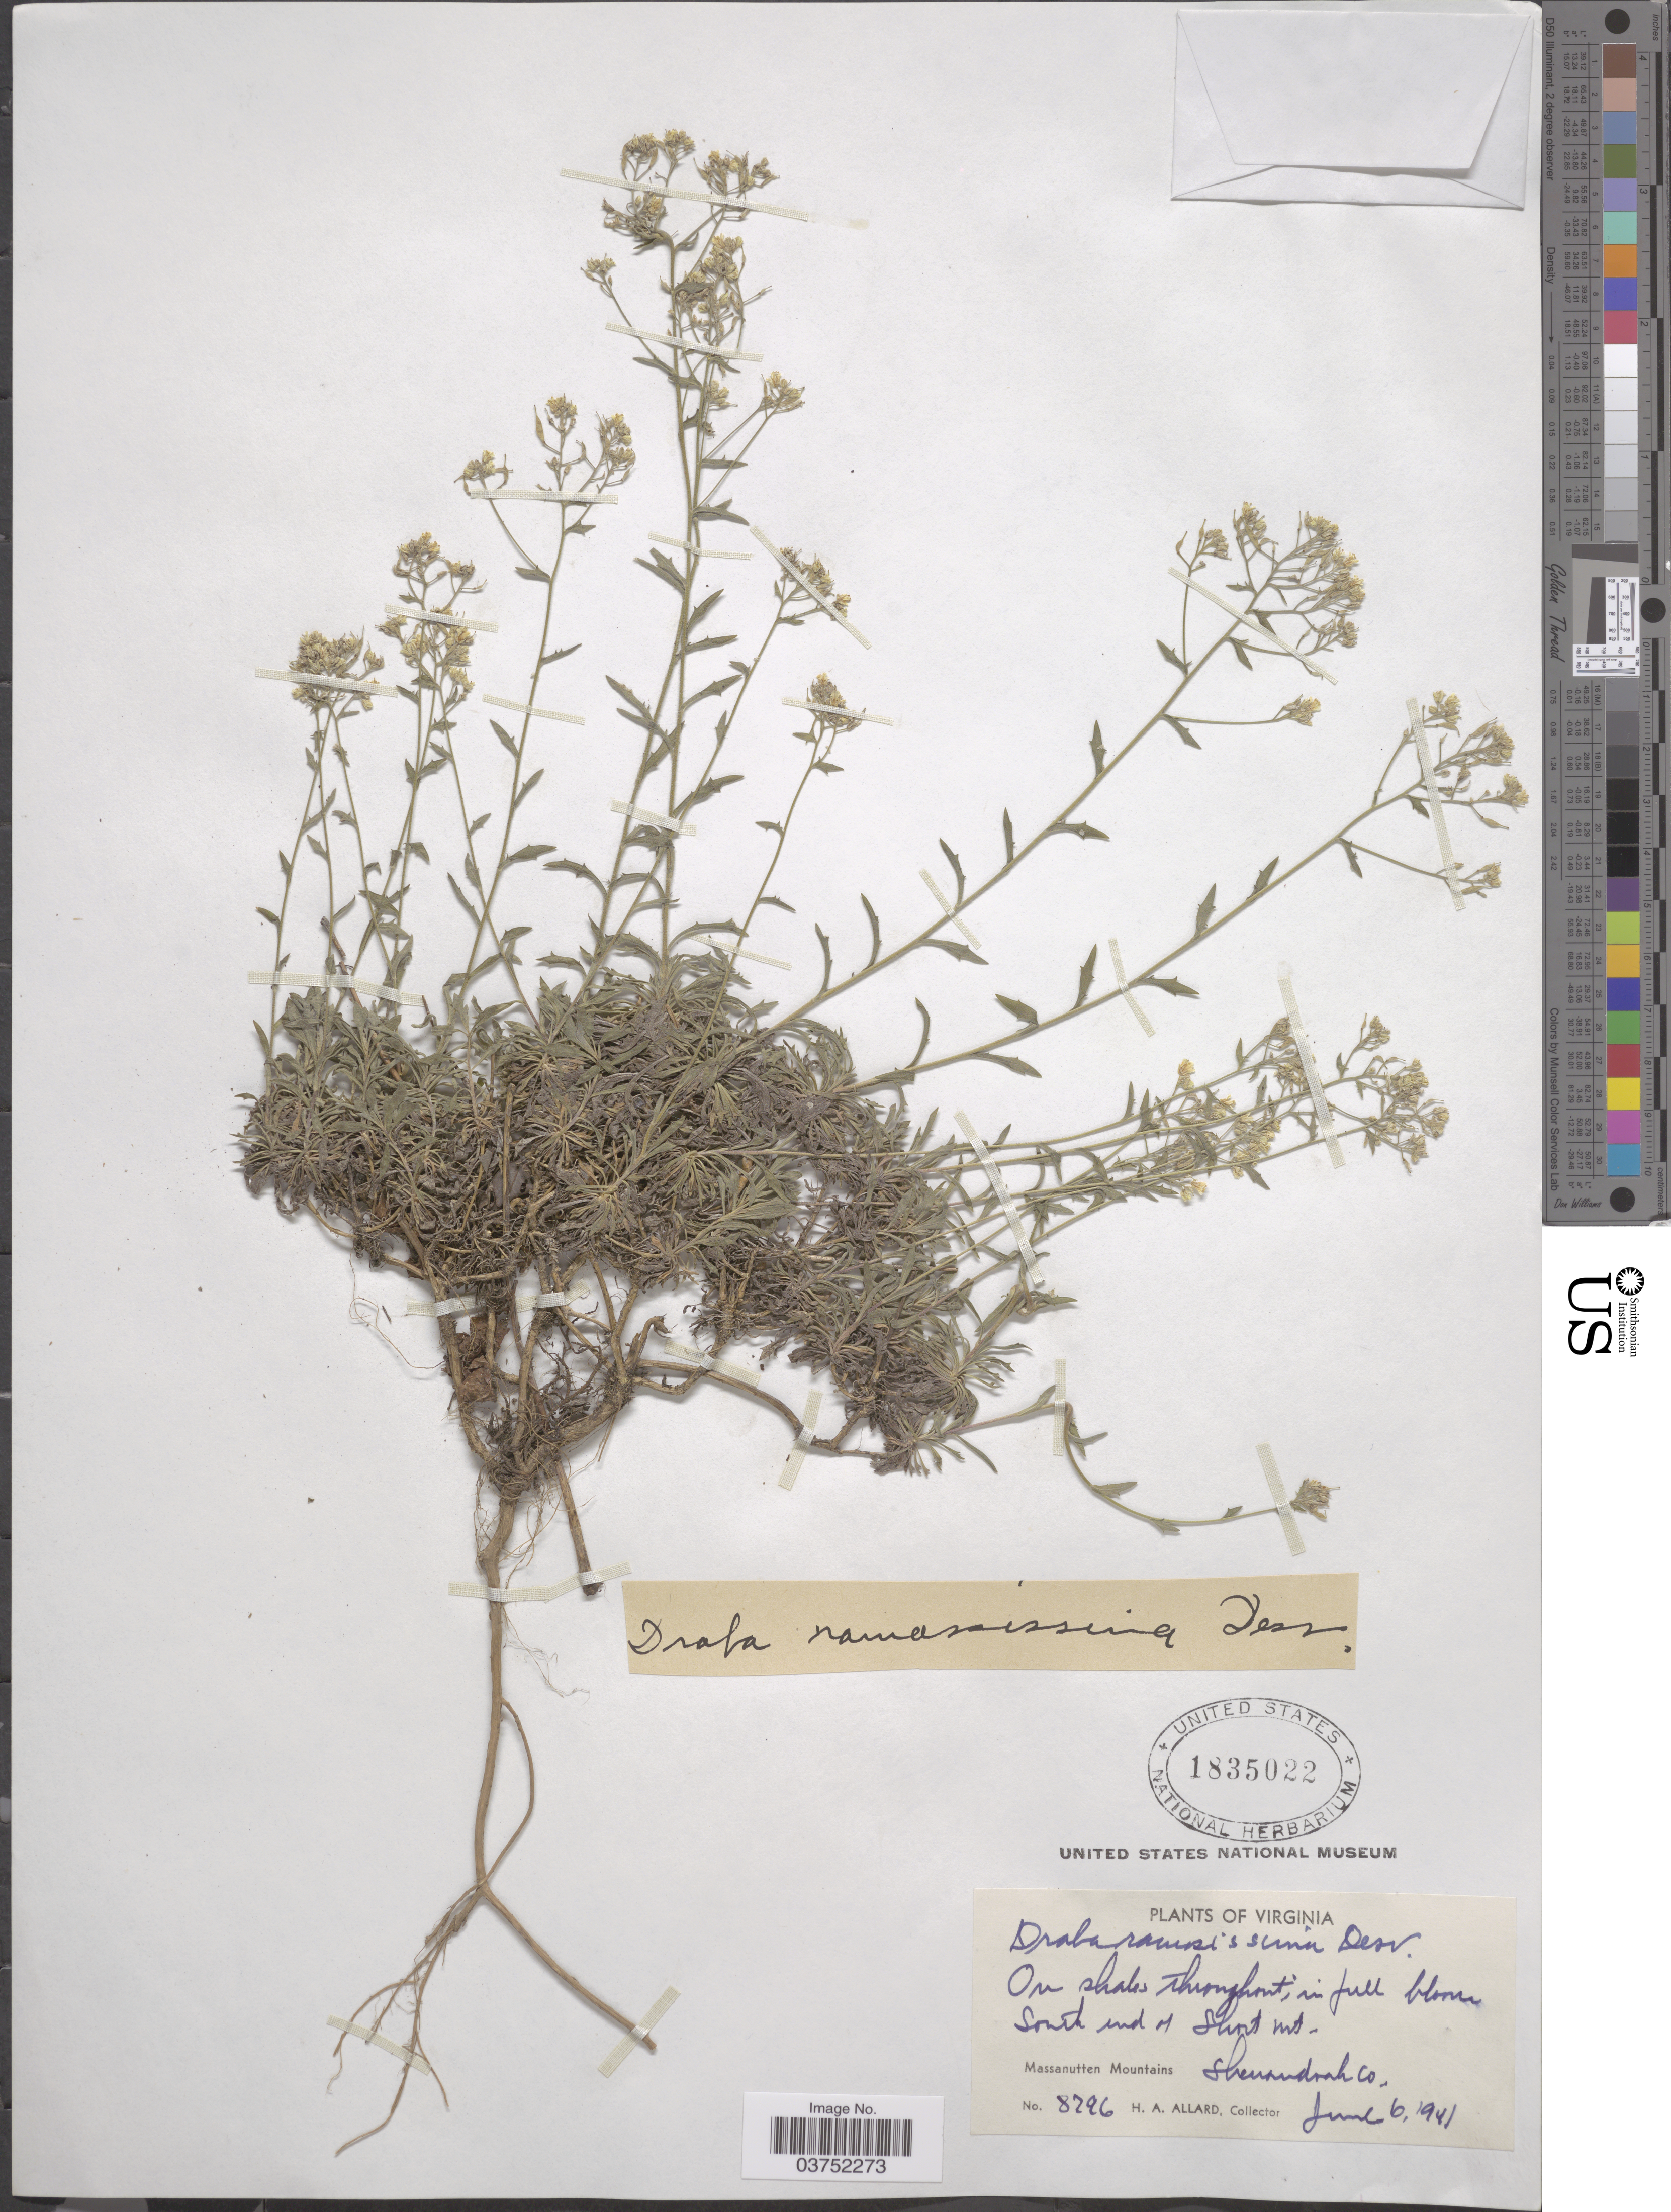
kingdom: Plantae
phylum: Tracheophyta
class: Magnoliopsida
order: Brassicales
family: Brassicaceae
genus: Draba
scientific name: Draba ramosissima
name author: Desv.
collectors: H. A. Allard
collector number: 8296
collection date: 1941-06-06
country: United States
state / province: Virginia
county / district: Shenandoah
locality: South end of Short Mt. Massanutten Mountains. Shenandoah Co.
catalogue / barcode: US 1835022